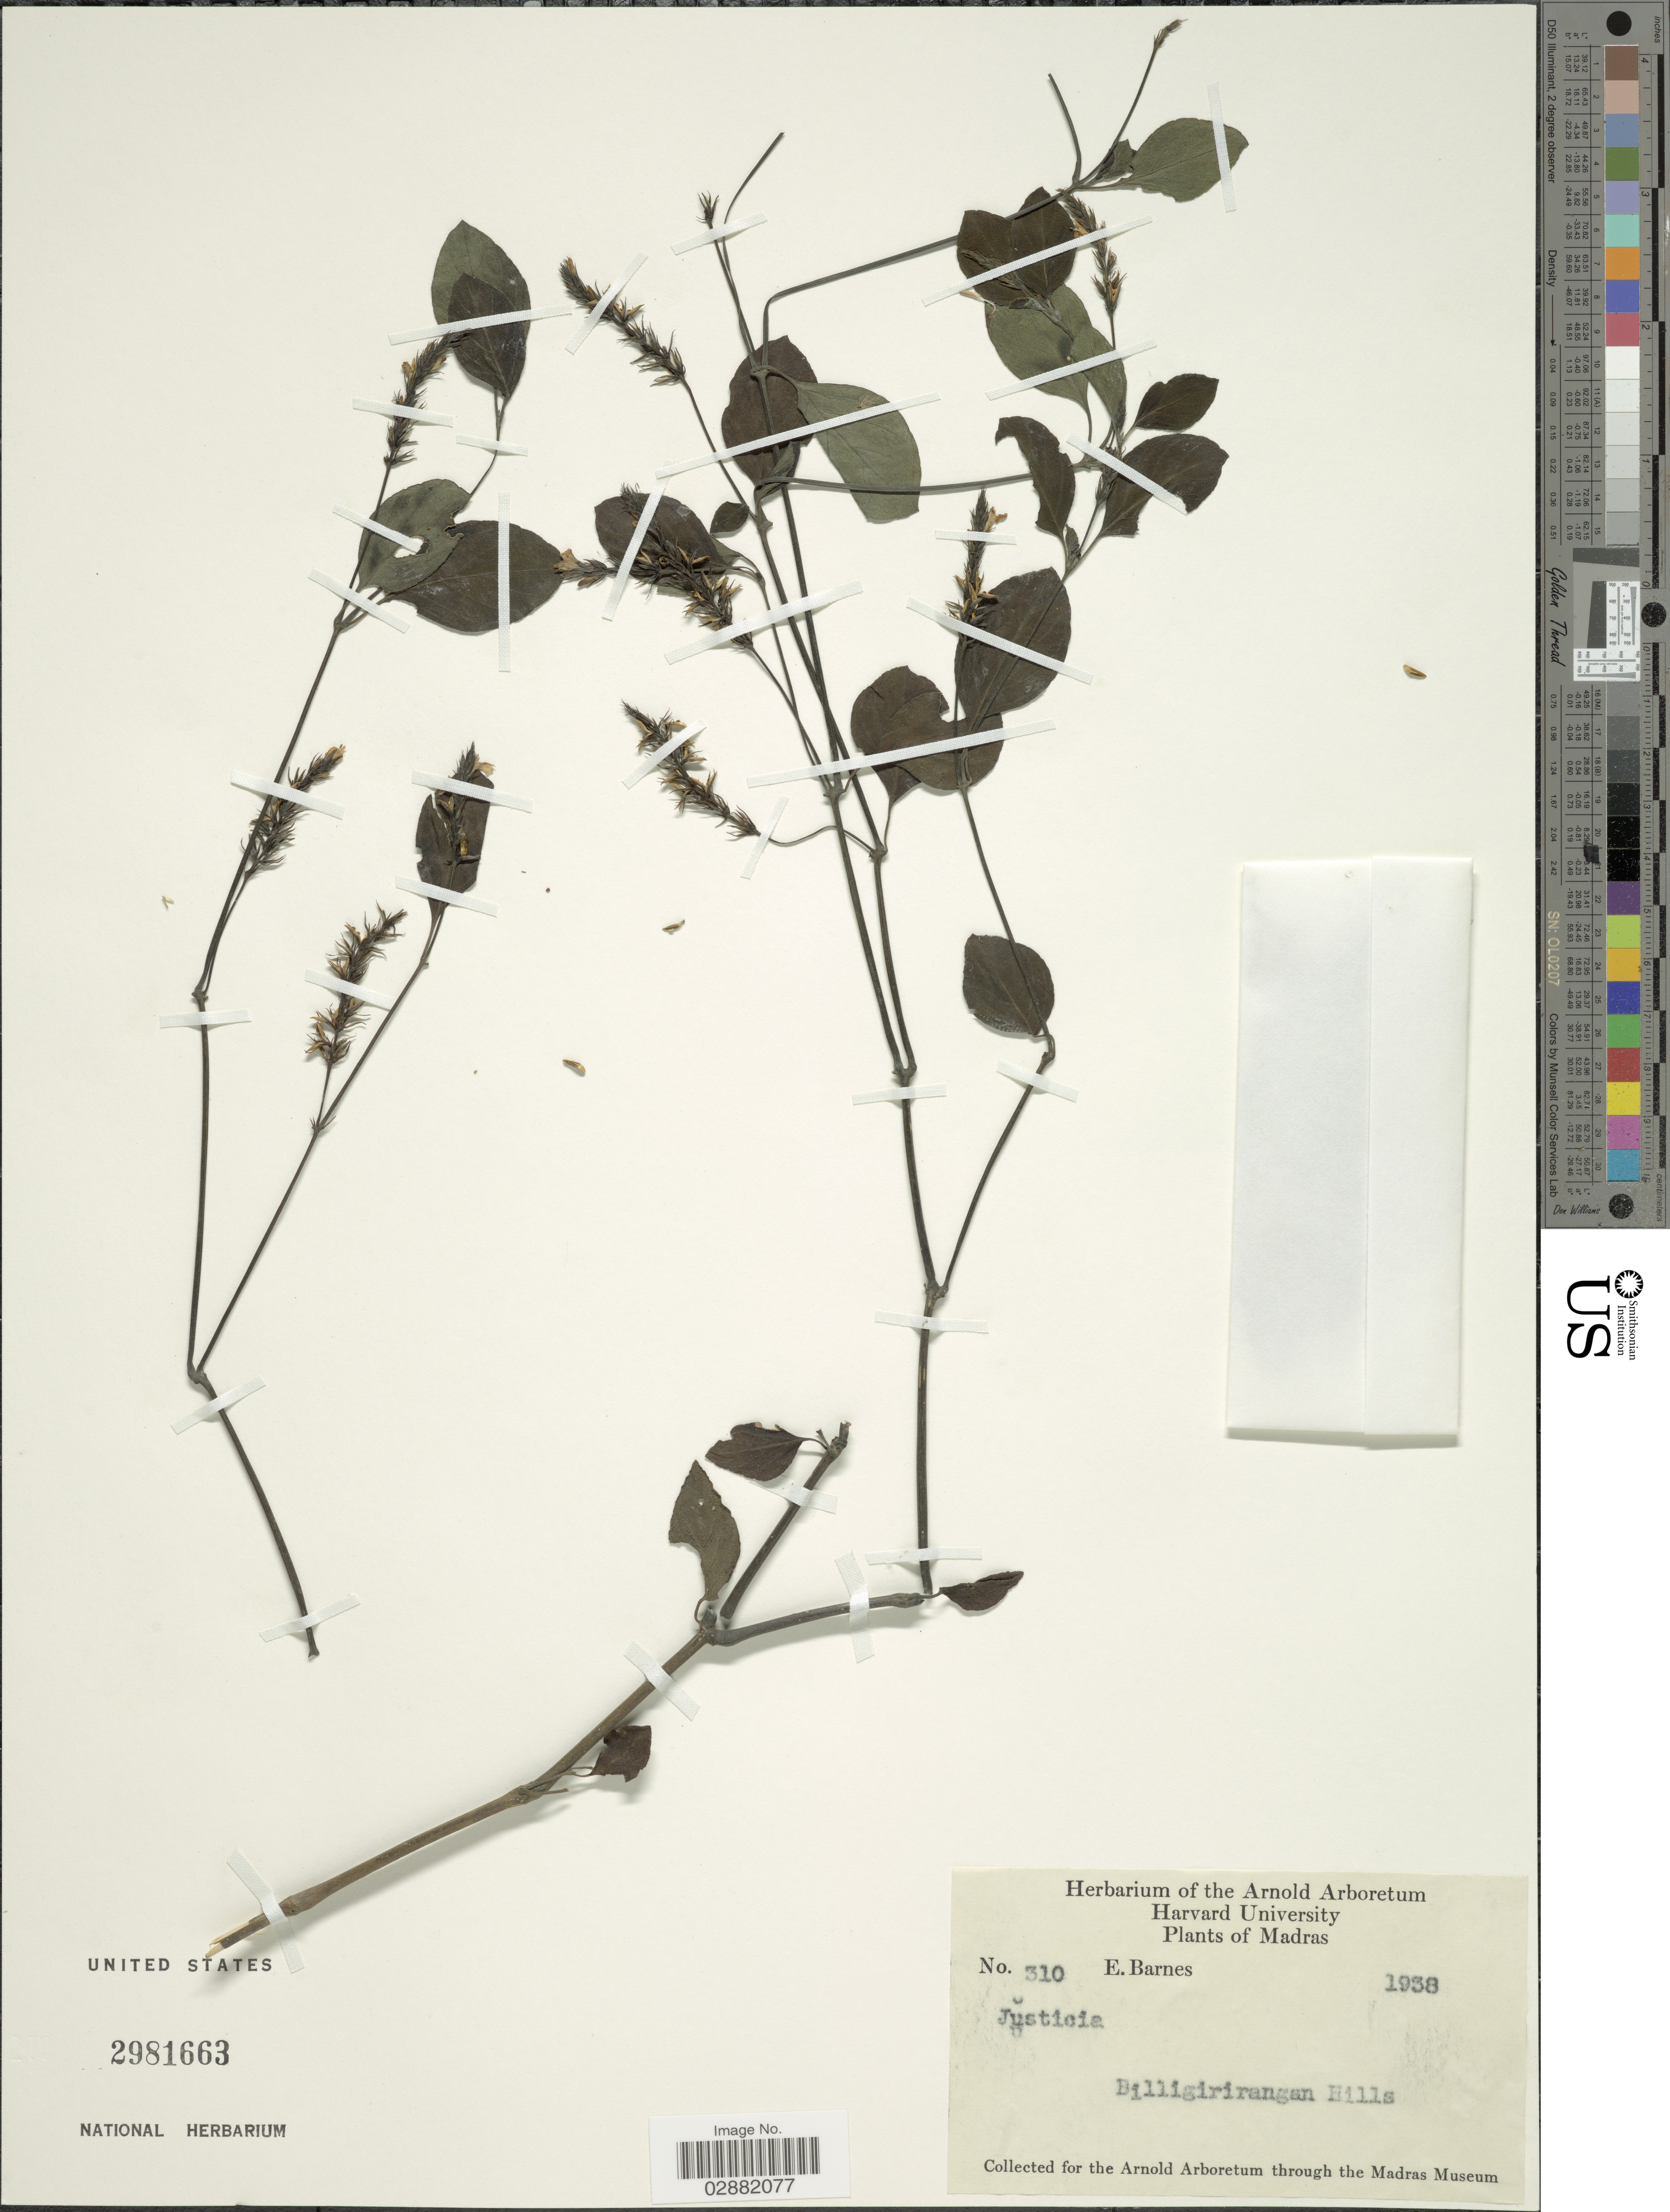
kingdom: Plantae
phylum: Tracheophyta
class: Magnoliopsida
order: Lamiales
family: Acanthaceae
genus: Justicia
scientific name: Justicia sp.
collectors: E. Barnes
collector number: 310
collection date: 1938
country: India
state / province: Tamil Nadu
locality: Madras, Biligirirangan Hills.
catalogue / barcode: US 2981663